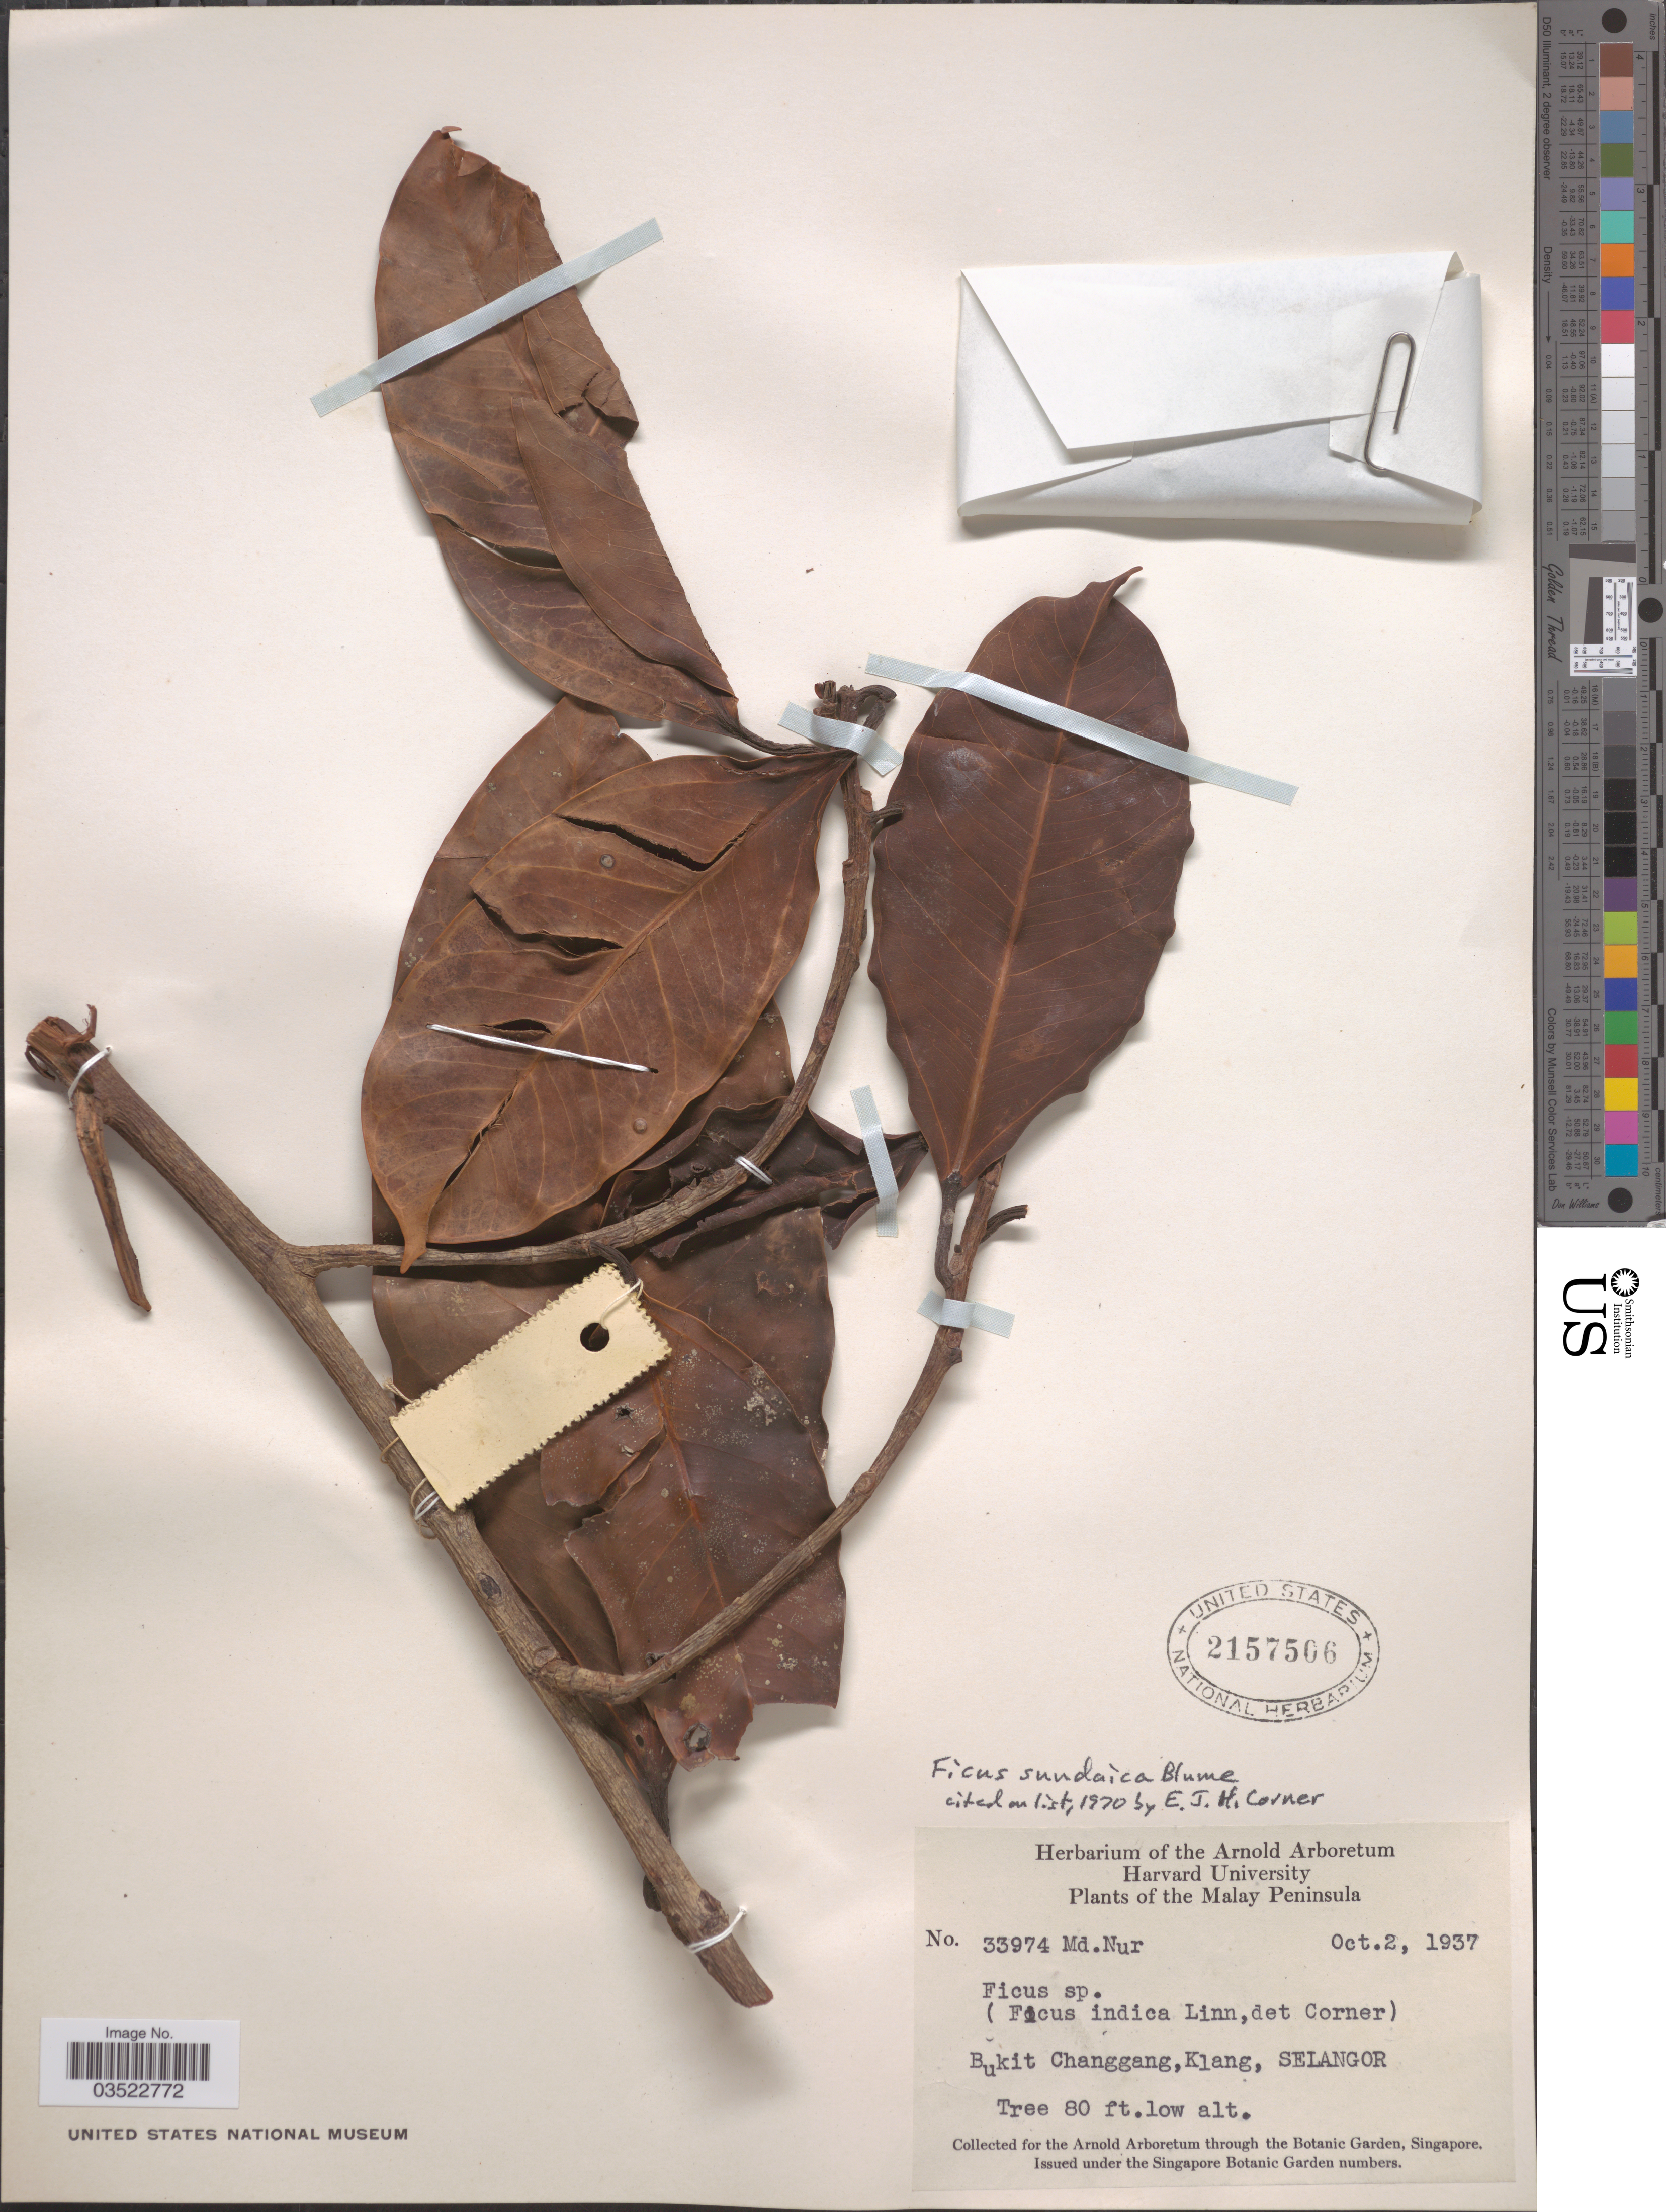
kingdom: Plantae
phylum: Tracheophyta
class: Magnoliopsida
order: Rosales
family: Moraceae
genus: Ficus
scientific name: Ficus sundaica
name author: Blume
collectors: M. Nur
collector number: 33974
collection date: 1937-10-02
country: Malaysia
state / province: Selangor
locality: Malay Peninsula. Bukit Changgang, Klang.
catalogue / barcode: US 2157506